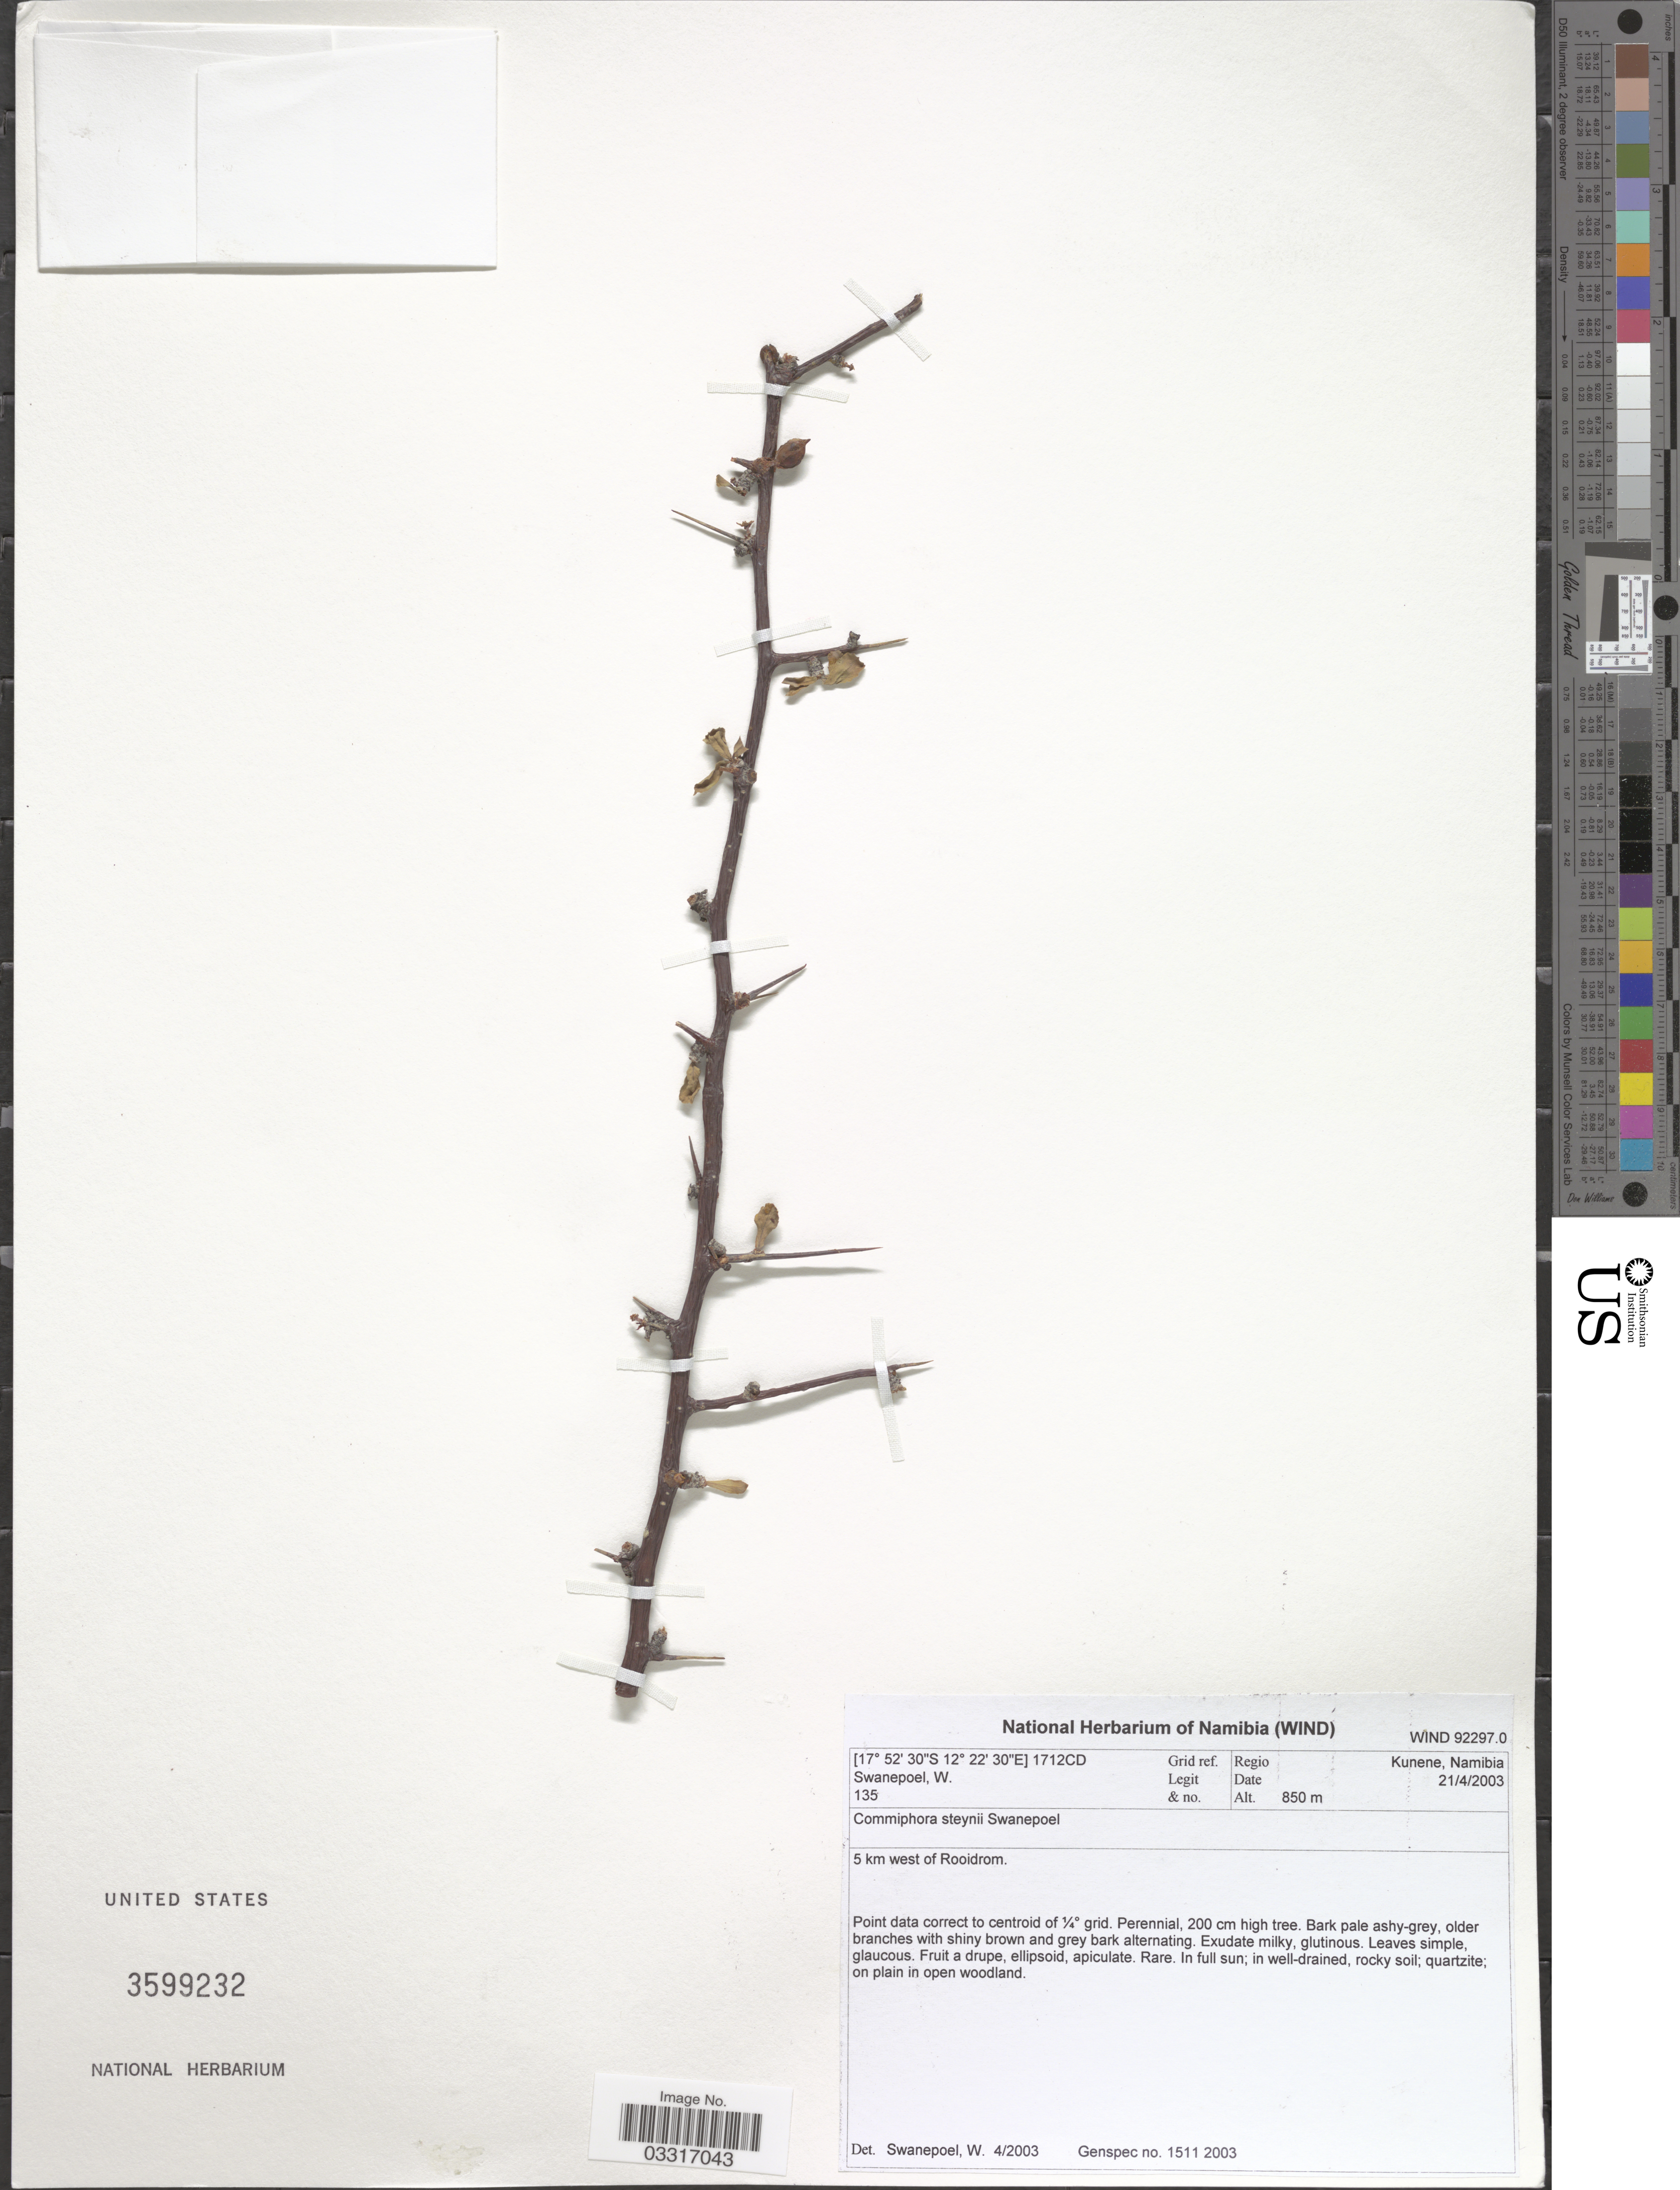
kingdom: Plantae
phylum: Tracheophyta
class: Magnoliopsida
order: Sapindales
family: Burseraceae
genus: Commiphora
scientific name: Commiphora steynii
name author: Swanepoel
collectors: W. Swanepoel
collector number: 135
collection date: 2003-04-21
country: Namibia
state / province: Kunene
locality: Regio Kunene, Namibia. Grid ref. 1712CD. 5 km west of Rooidrom.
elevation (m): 850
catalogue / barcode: US 3599232